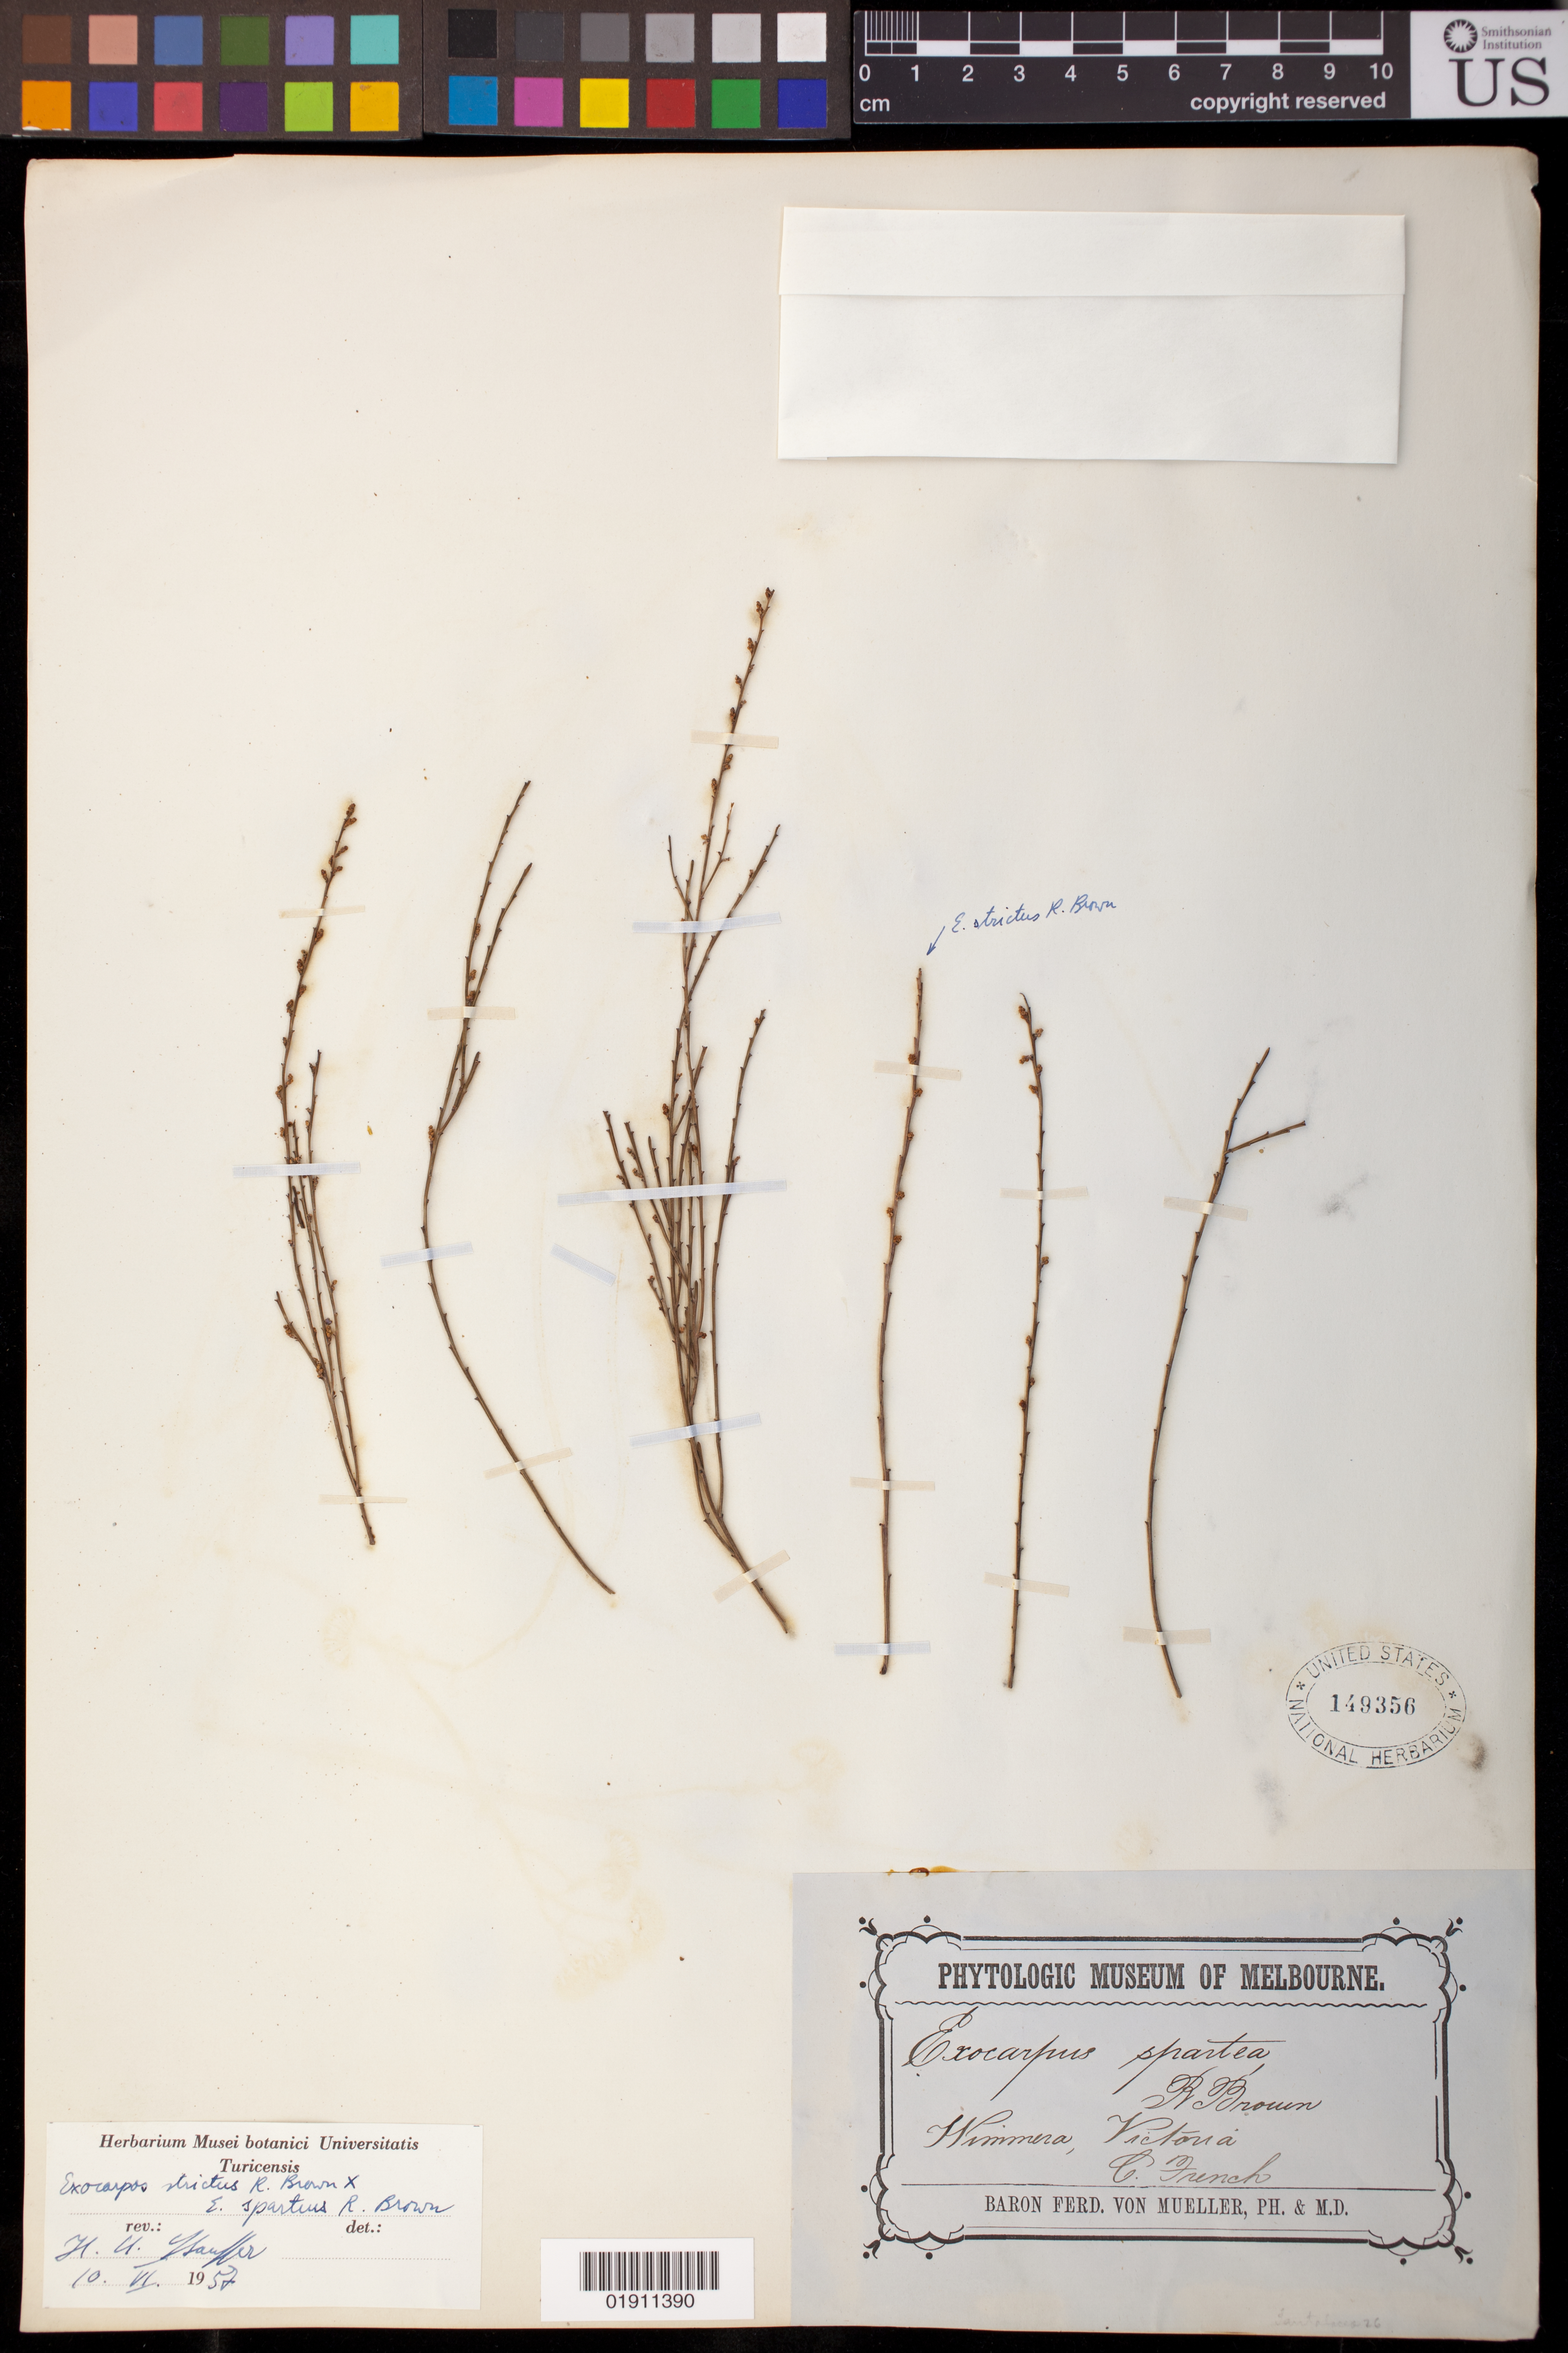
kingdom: Plantae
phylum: Tracheophyta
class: Magnoliopsida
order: Santalales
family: Santalaceae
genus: Exocarpos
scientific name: Exocarpos strictus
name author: R. Br.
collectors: G. French & B. von Mueller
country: Australia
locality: Himmera [[?]]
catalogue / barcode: US 149356